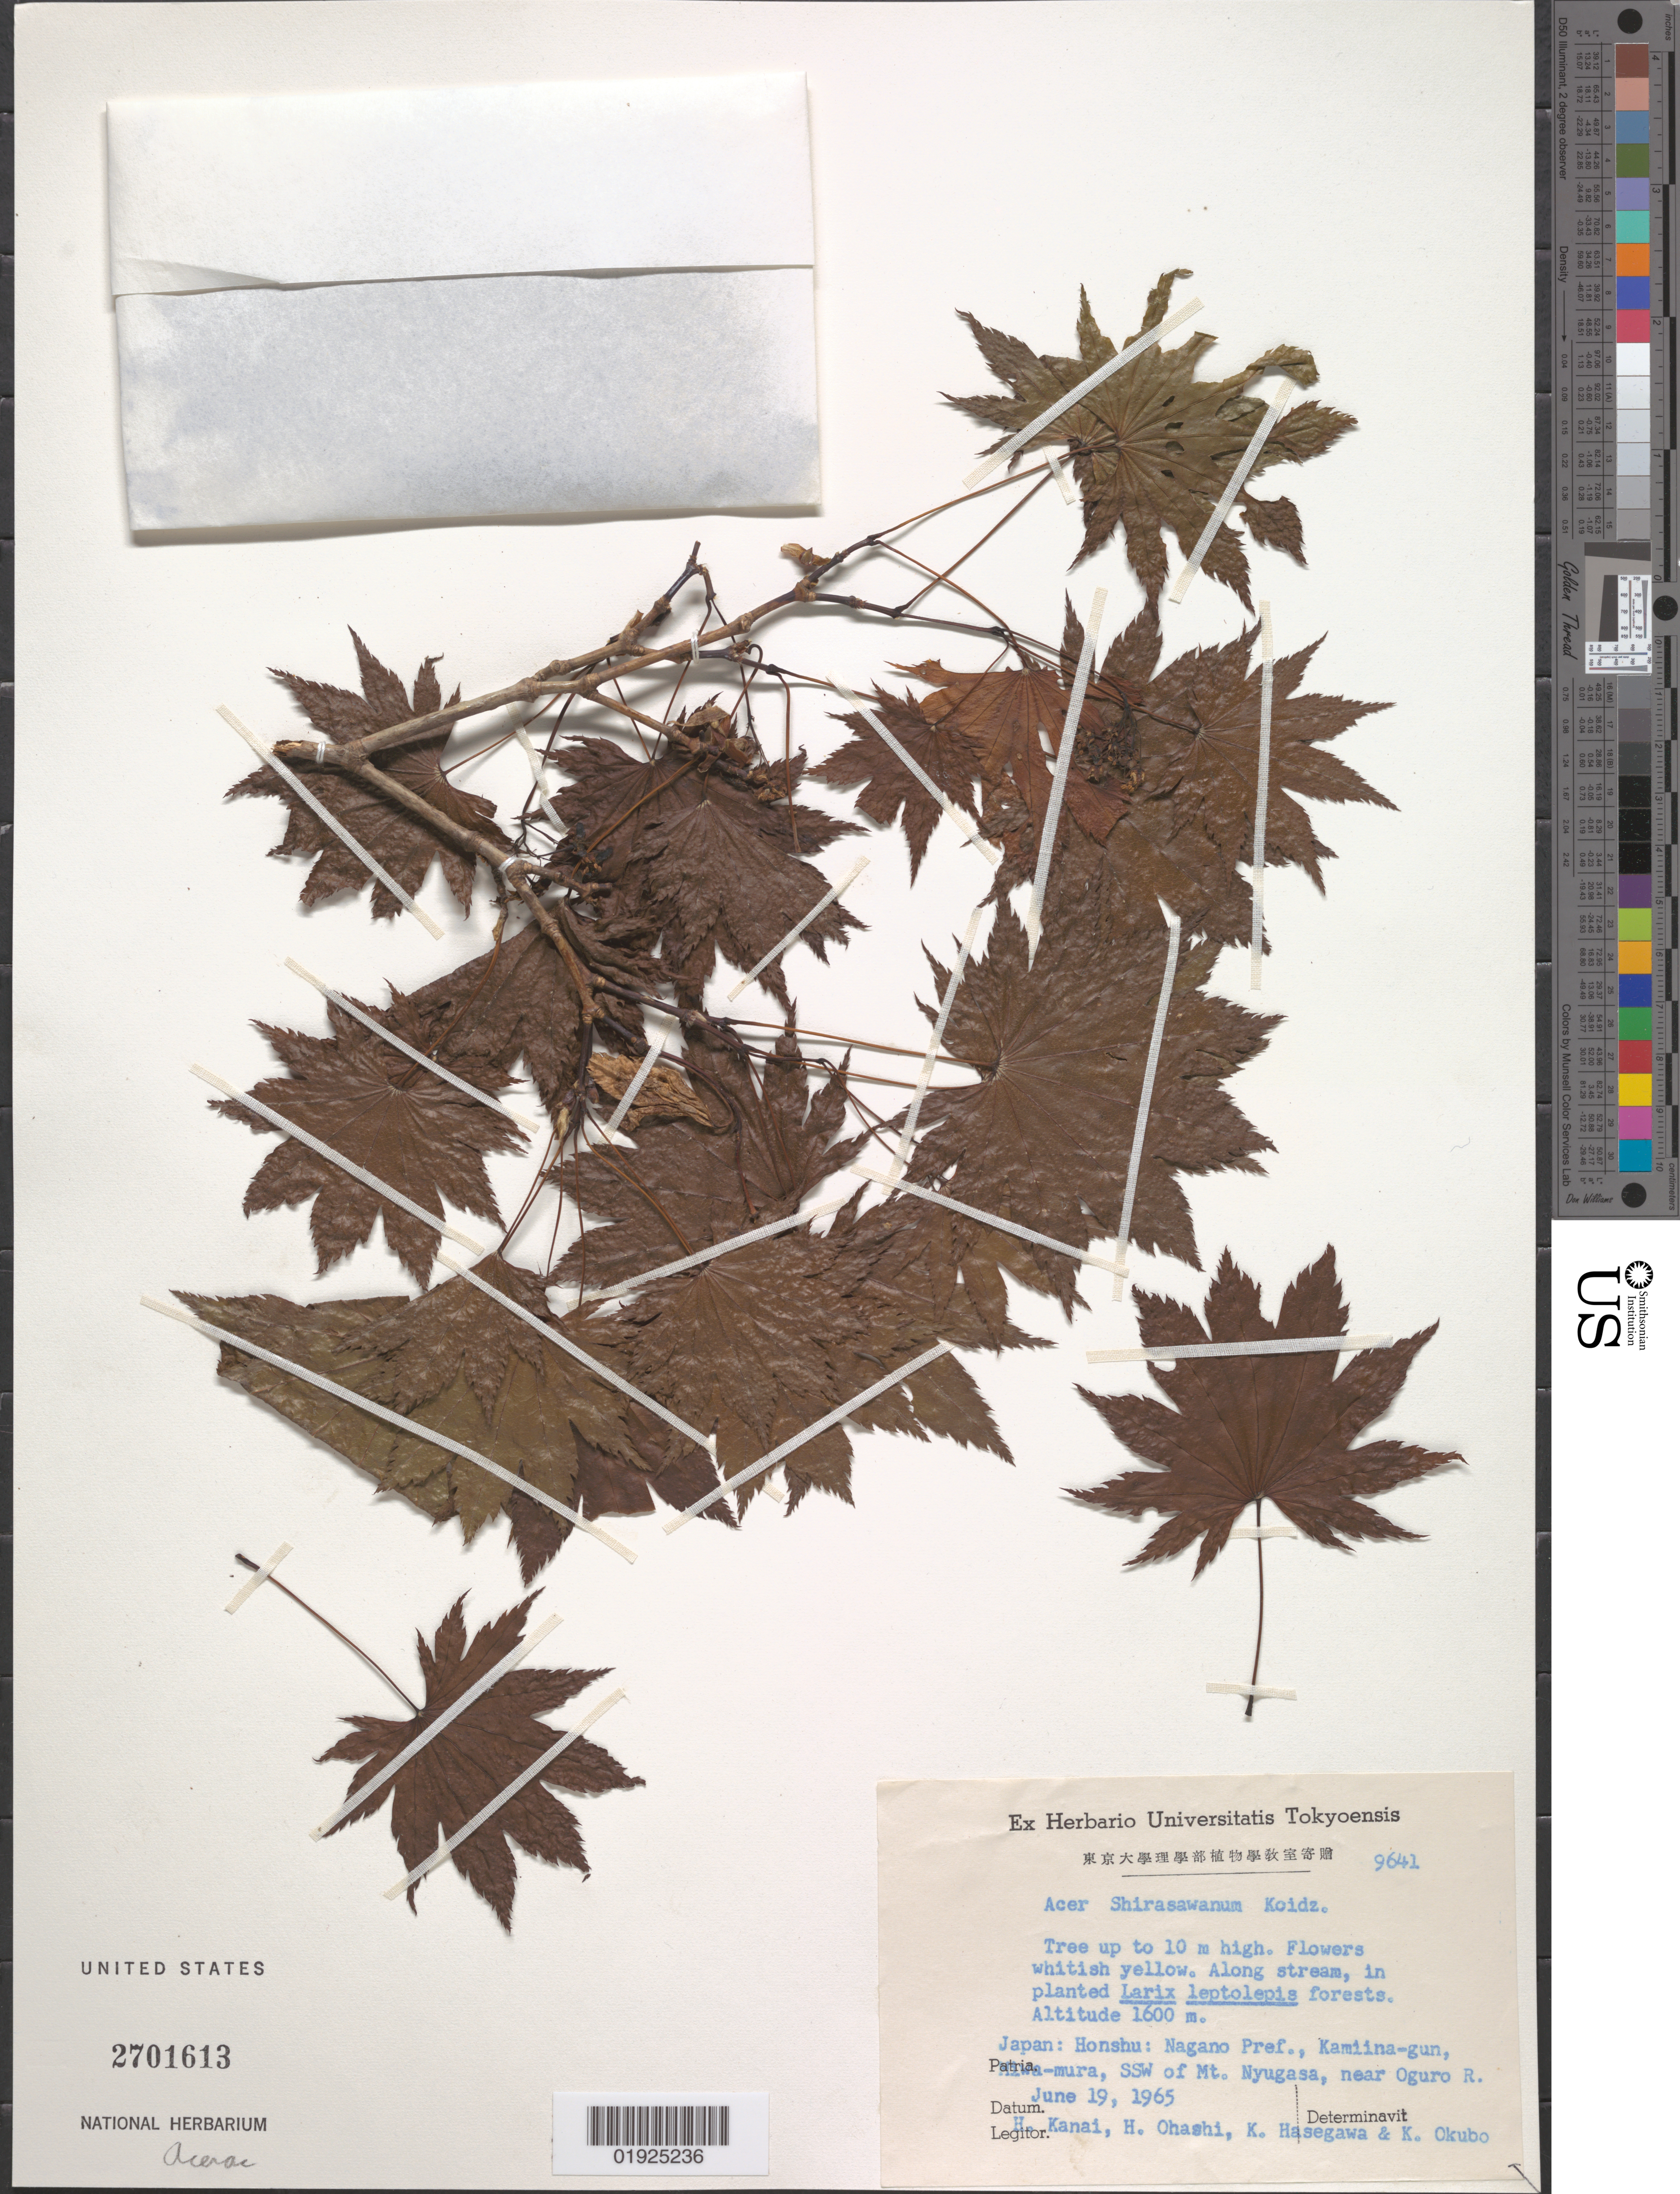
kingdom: Plantae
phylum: Tracheophyta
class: Magnoliopsida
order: Sapindales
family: Sapindaceae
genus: Acer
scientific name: Acer shirasawanum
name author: Koidz.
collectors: H. Kanai, H. Ohashi, K. Hasegawa & K. Okubo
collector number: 9641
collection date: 1965-06-19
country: Japan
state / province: Nagano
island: Honshu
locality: Kamiina-gun, [unreadable]-gun, SSW of Mt. Nyugasa, near Oguro R.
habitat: Along stream, in planted Larix leptolepis forests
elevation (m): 1600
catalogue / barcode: US 2701613